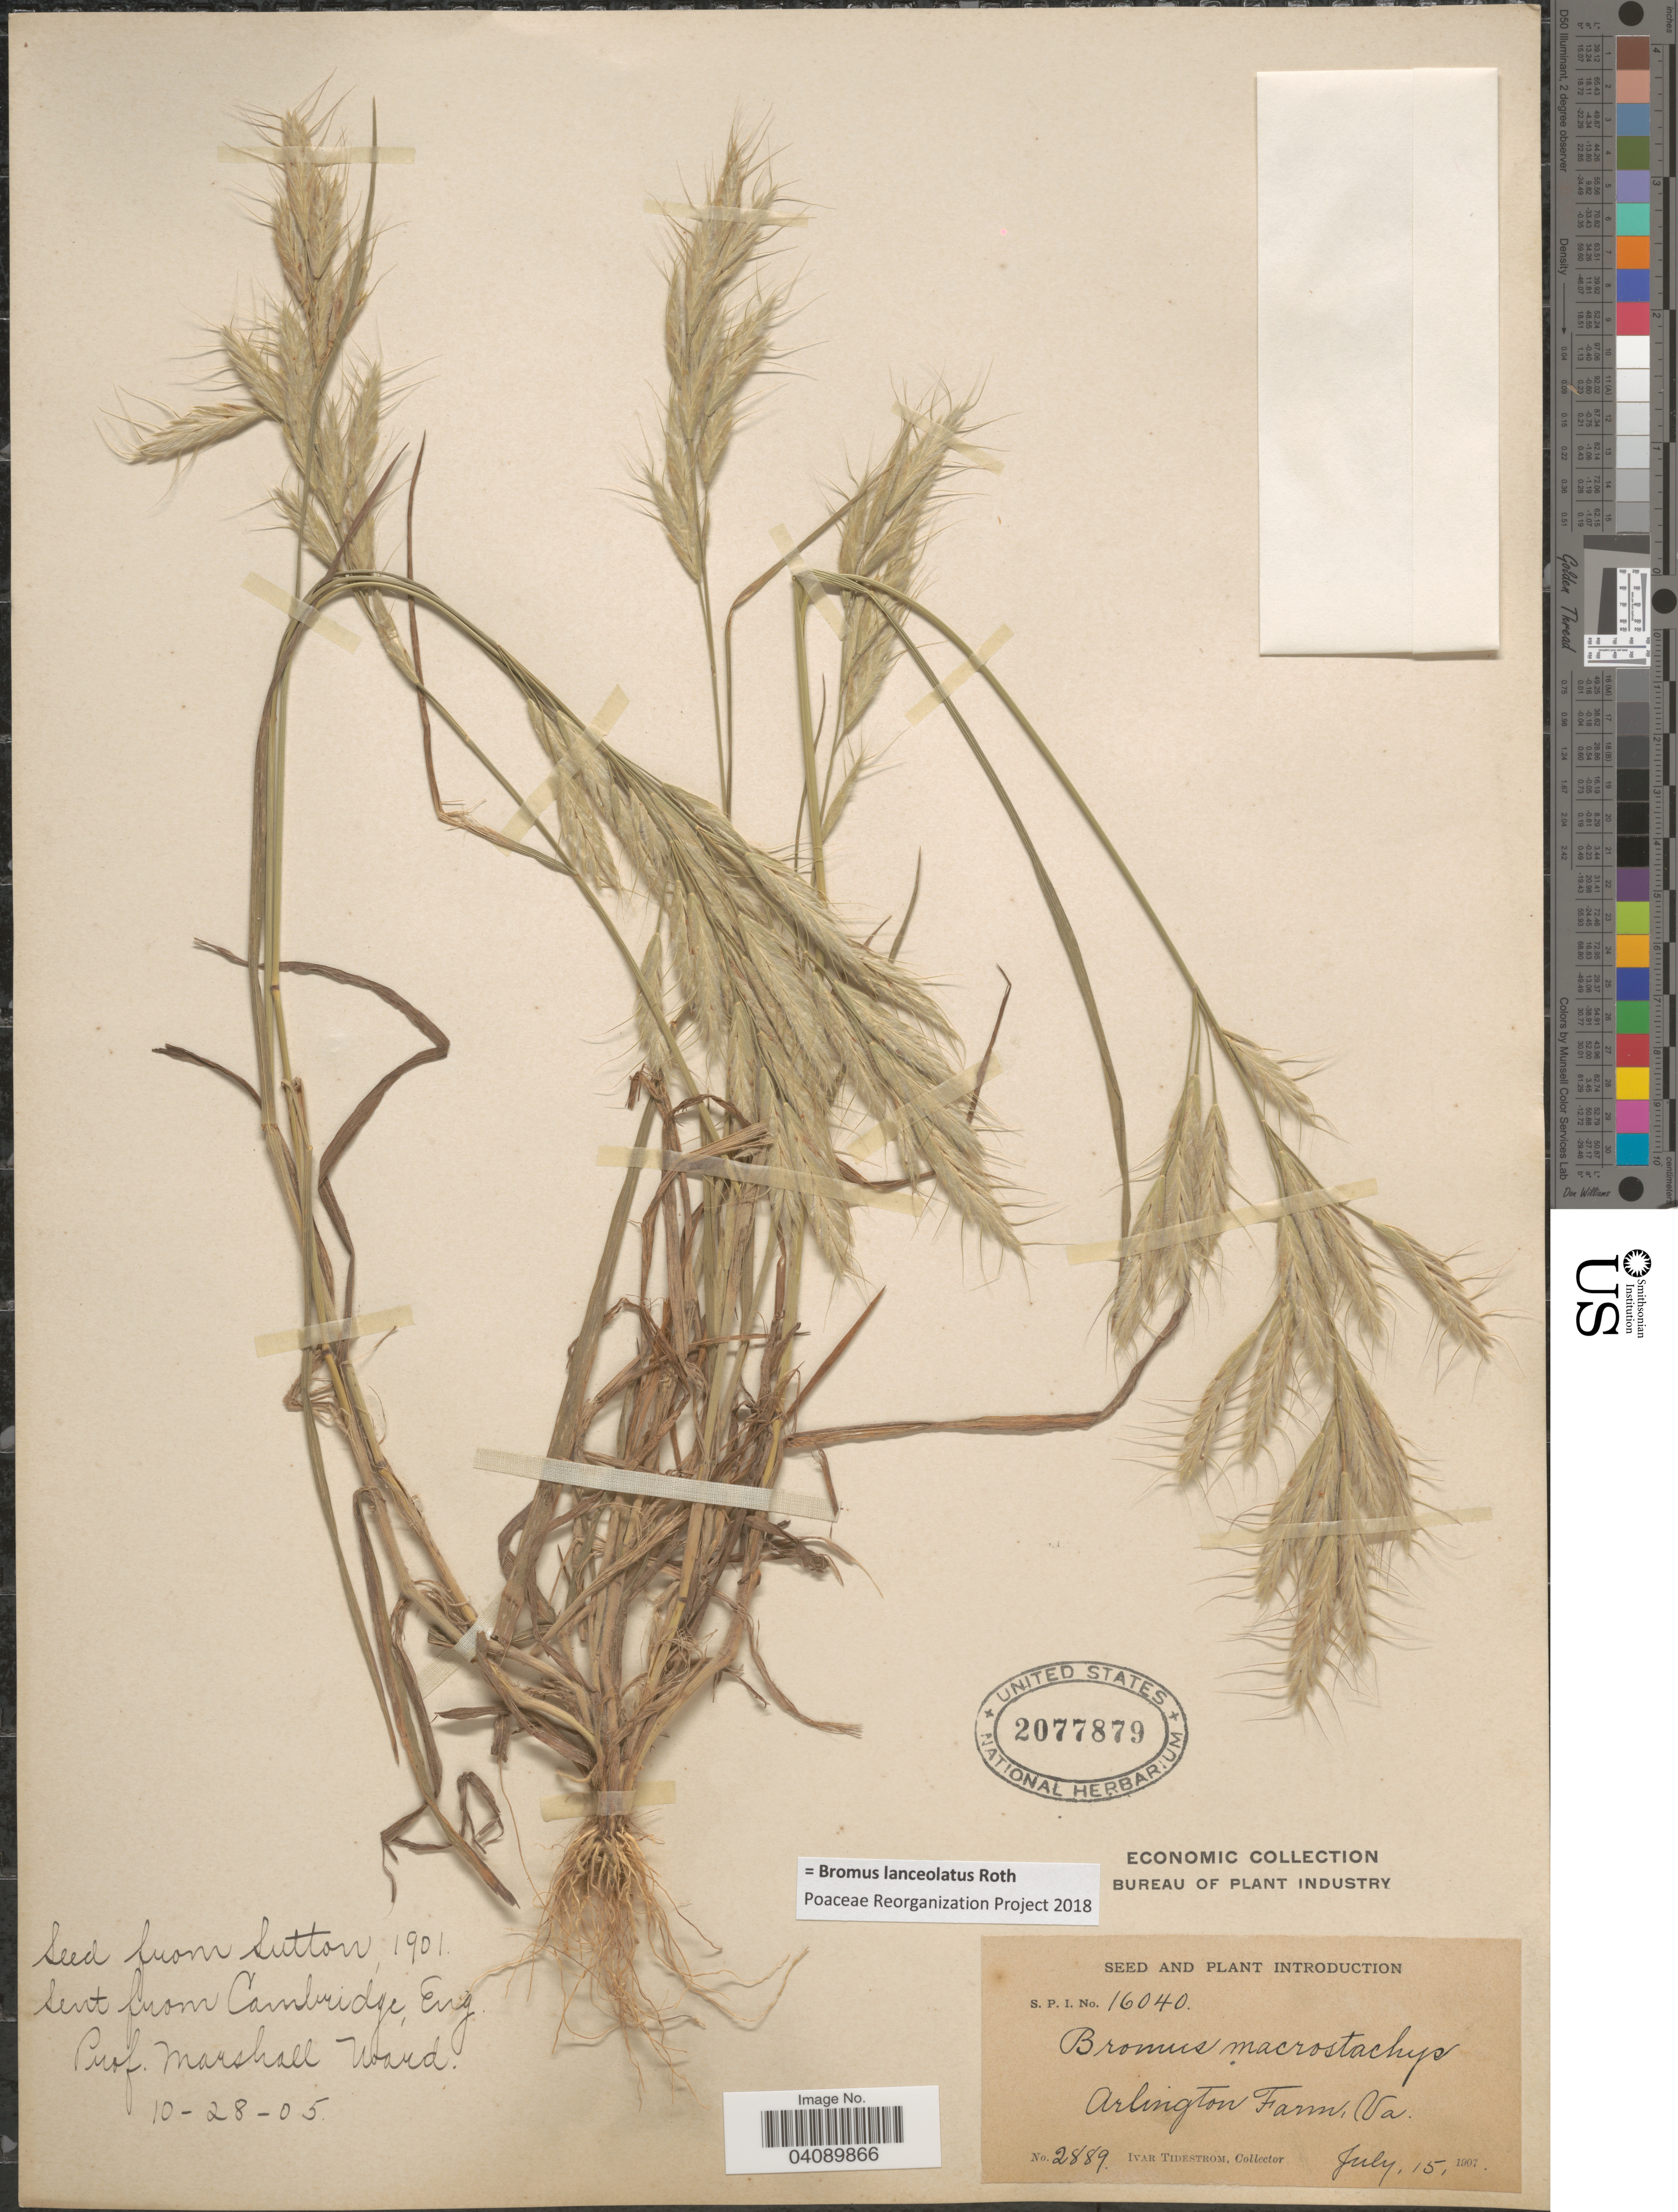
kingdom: Plantae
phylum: Tracheophyta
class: Liliopsida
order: Poales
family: Poaceae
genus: Bromus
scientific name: Bromus lanceolatus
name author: Roth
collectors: I. F. Tidestrom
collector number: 2889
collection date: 1907-07-15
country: United States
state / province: Virginia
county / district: Arlington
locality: Arlington Farm.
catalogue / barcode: US 2077879